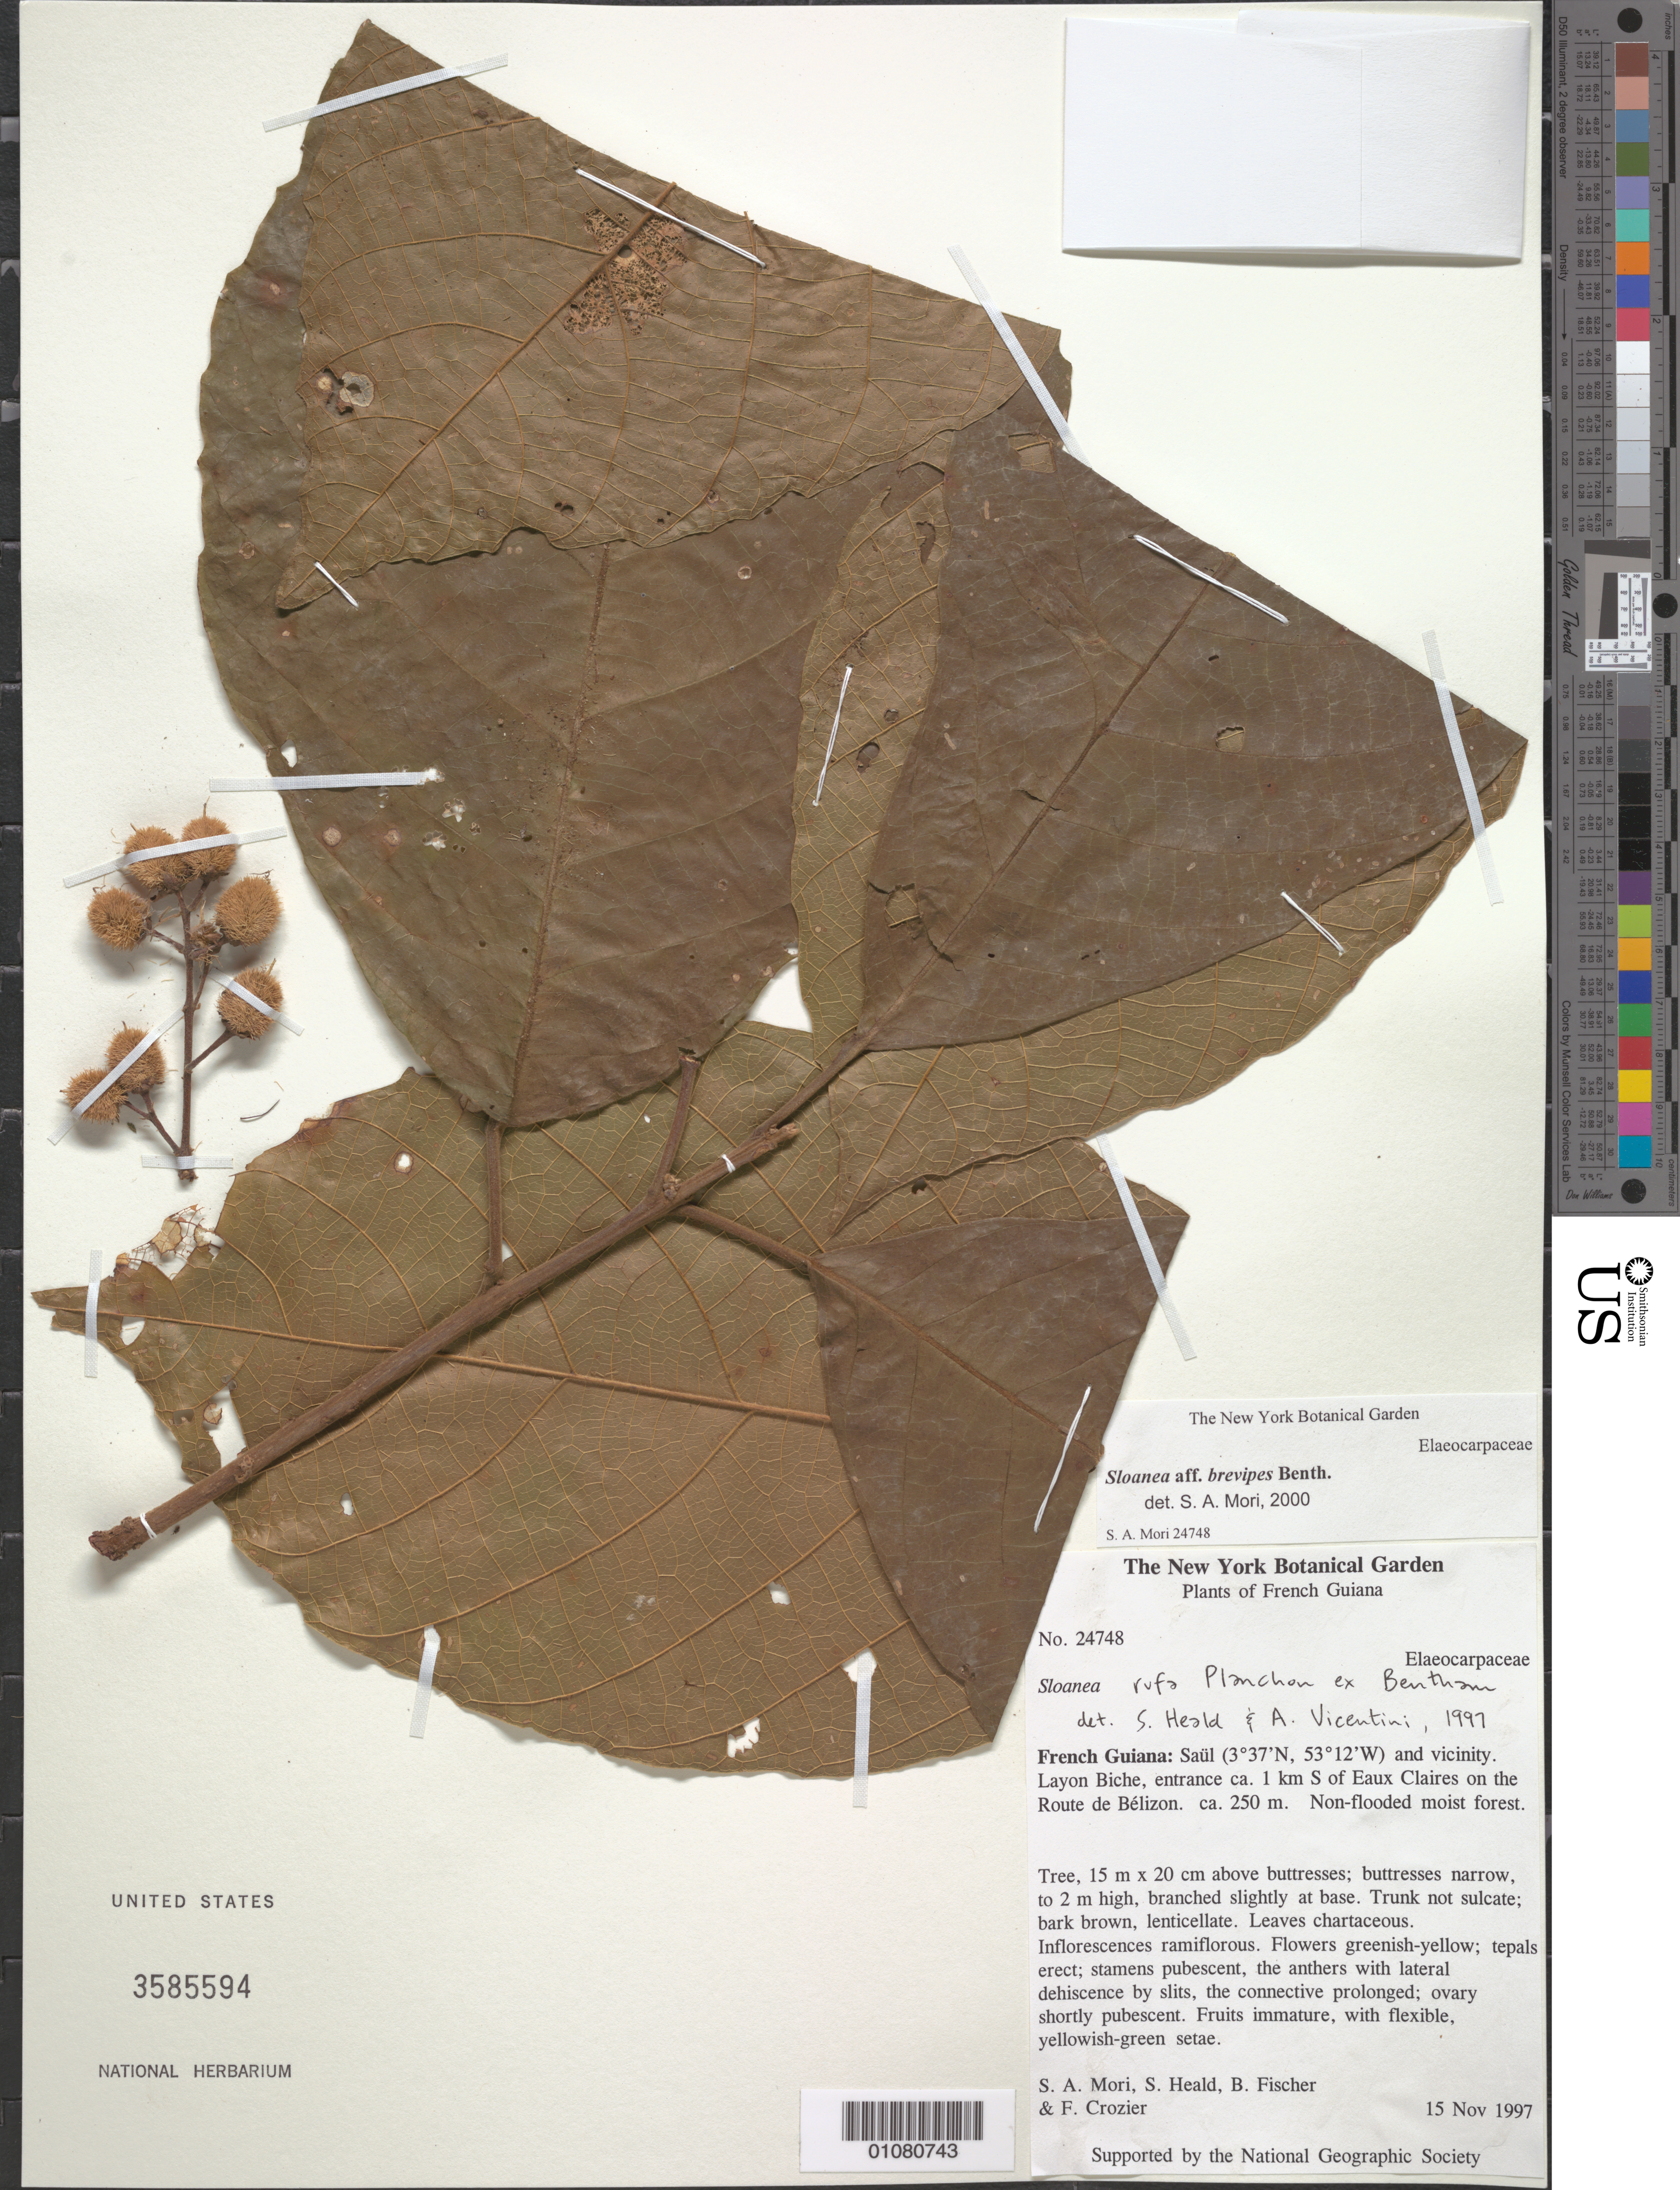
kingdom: Plantae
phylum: Tracheophyta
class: Magnoliopsida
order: Oxalidales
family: Elaeocarpaceae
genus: Sloanea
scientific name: Sloanea brevipes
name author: Benth.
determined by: Mori, Scott A.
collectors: S. Mori, S. Heald, B. Fischer & F. Crozier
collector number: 24748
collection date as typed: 15-Nov-97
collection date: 1997-11-15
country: French Guiana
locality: Saül and vic. Layon Biche, entrance ca. 1km S of Eaux Claires on the Route de Bélizon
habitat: Non-flooded moist forest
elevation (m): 250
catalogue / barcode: US 3585594